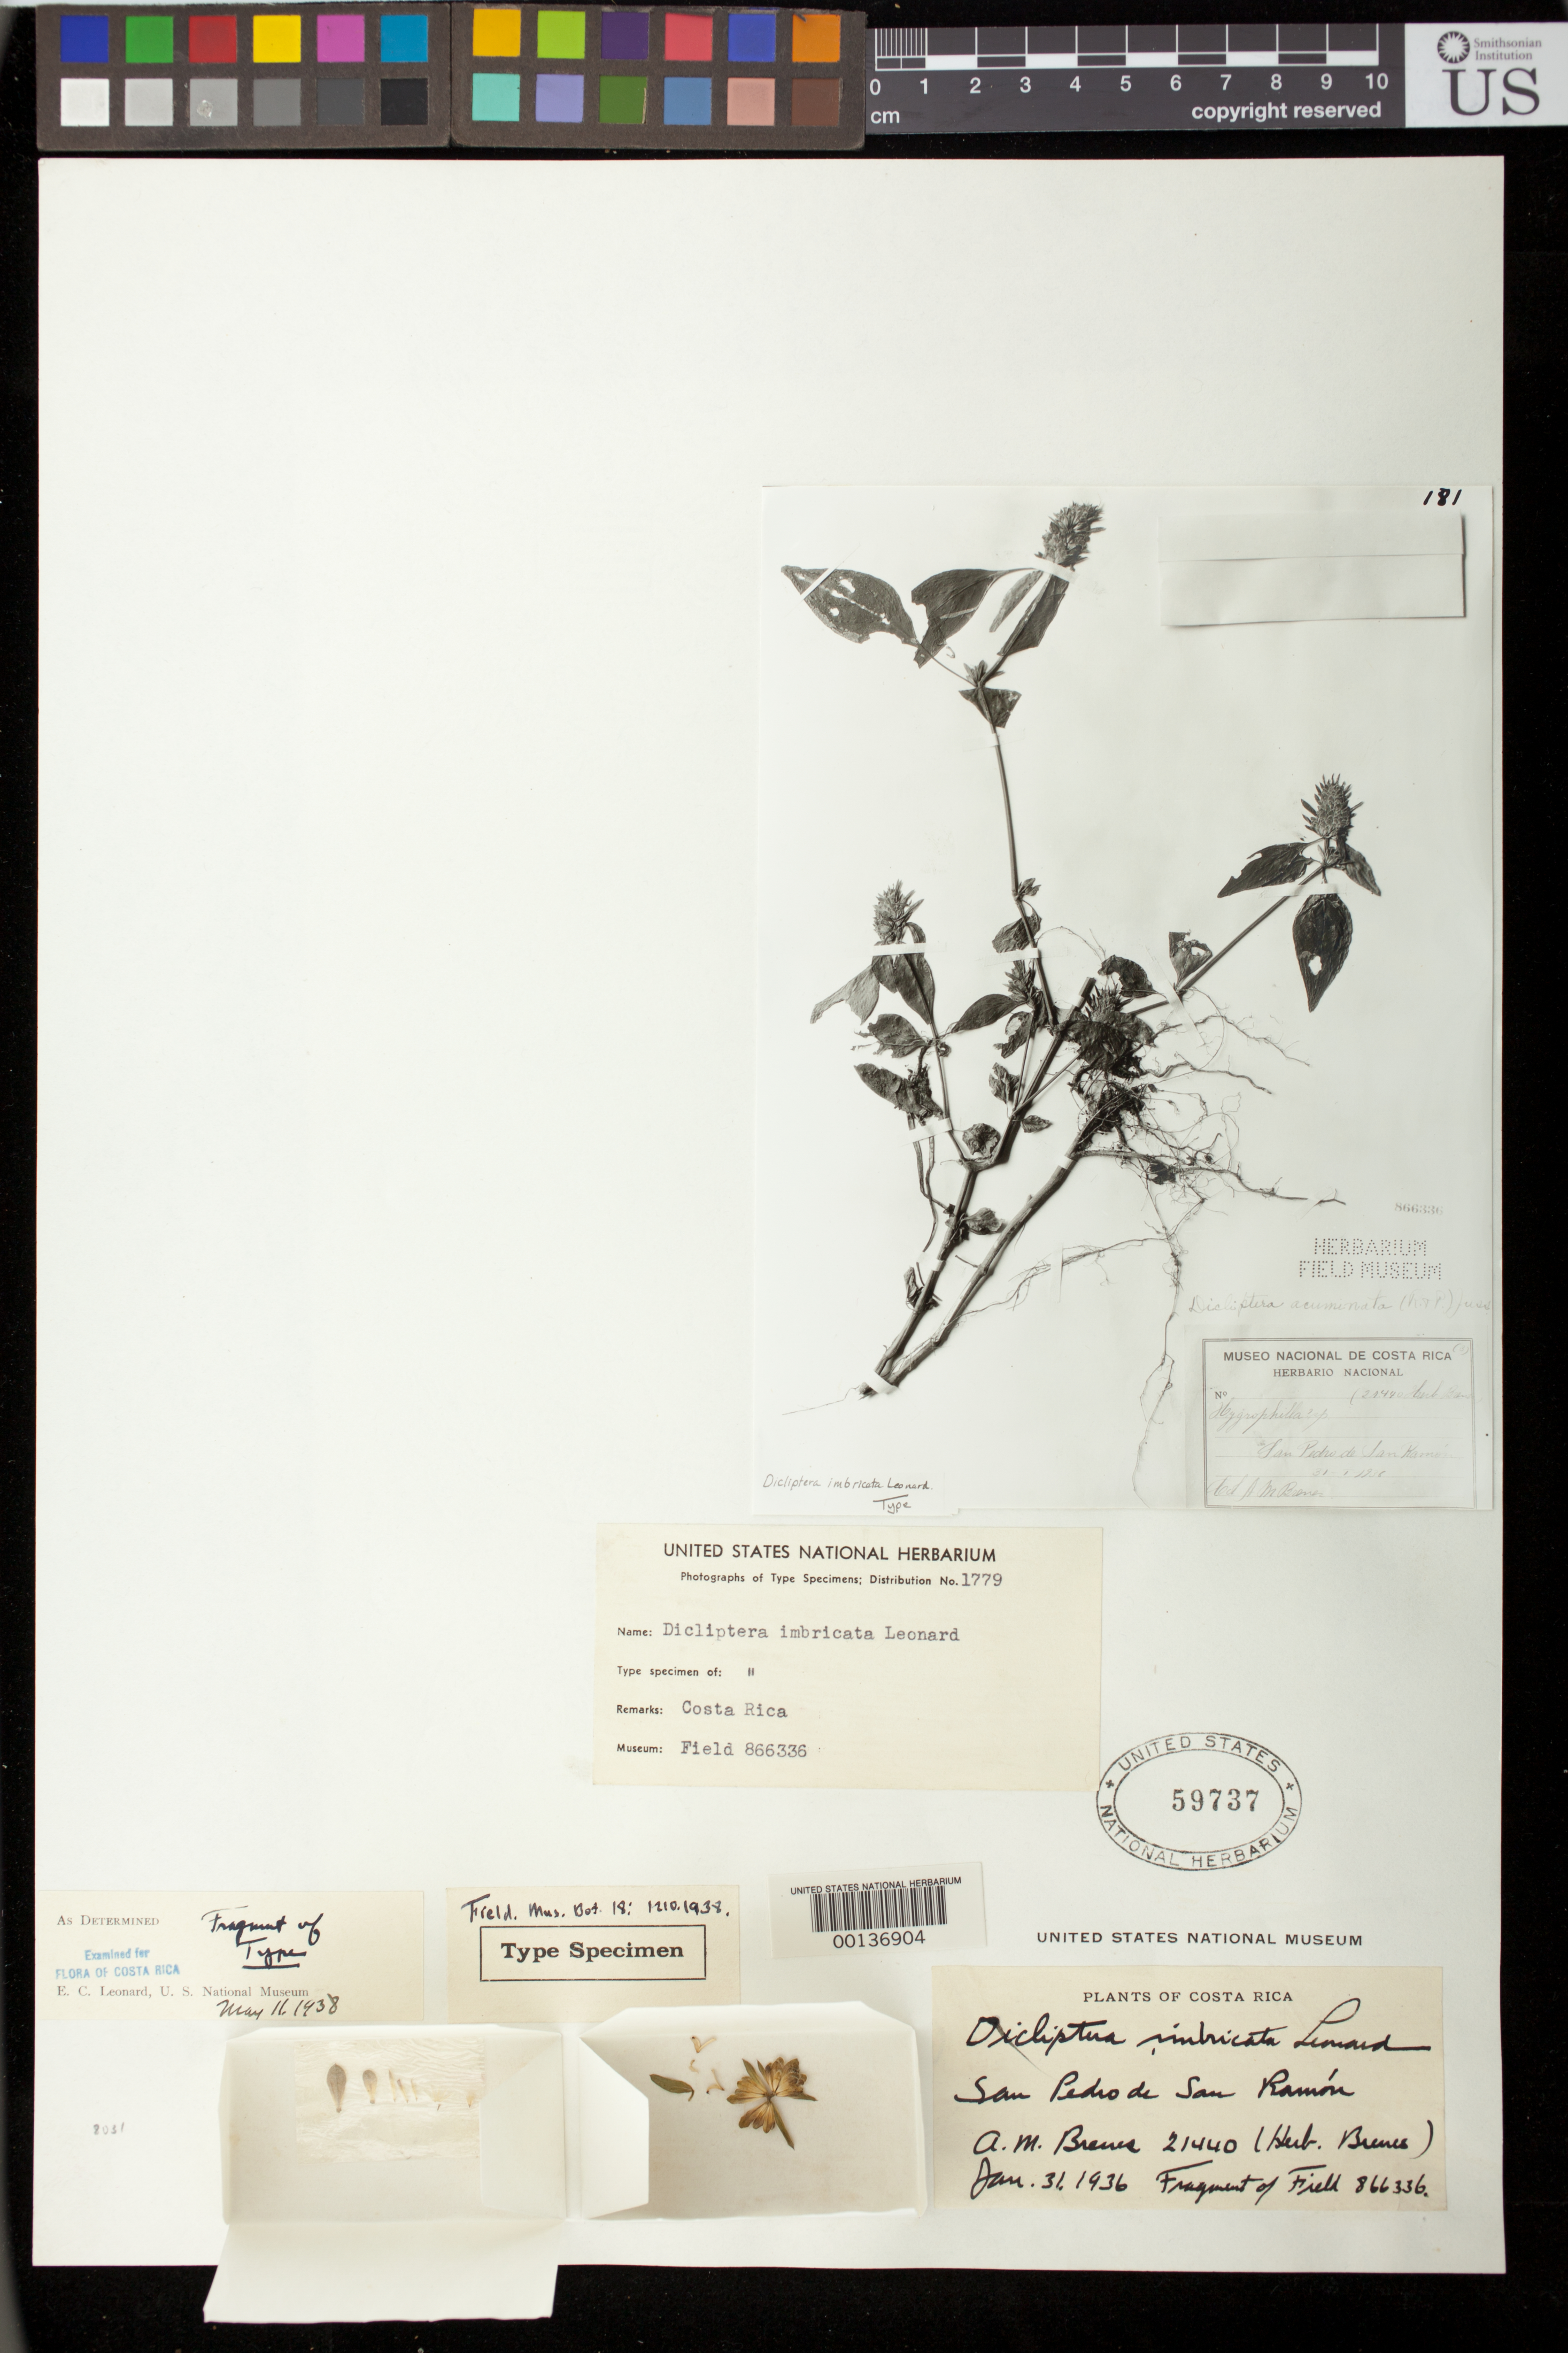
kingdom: Plantae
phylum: Tracheophyta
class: Magnoliopsida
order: Lamiales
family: Acanthaceae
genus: Dicliptera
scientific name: Dicliptera imbricata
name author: Leonard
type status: Isotype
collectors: A. Brenes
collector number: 21440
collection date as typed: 31 Jan 1936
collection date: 1936-01-31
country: Costa Rica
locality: San Pedro de San Ramon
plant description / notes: Photograph and fragmentary material of (holo) type specimen ex herb. Field Museum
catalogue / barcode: US 59737